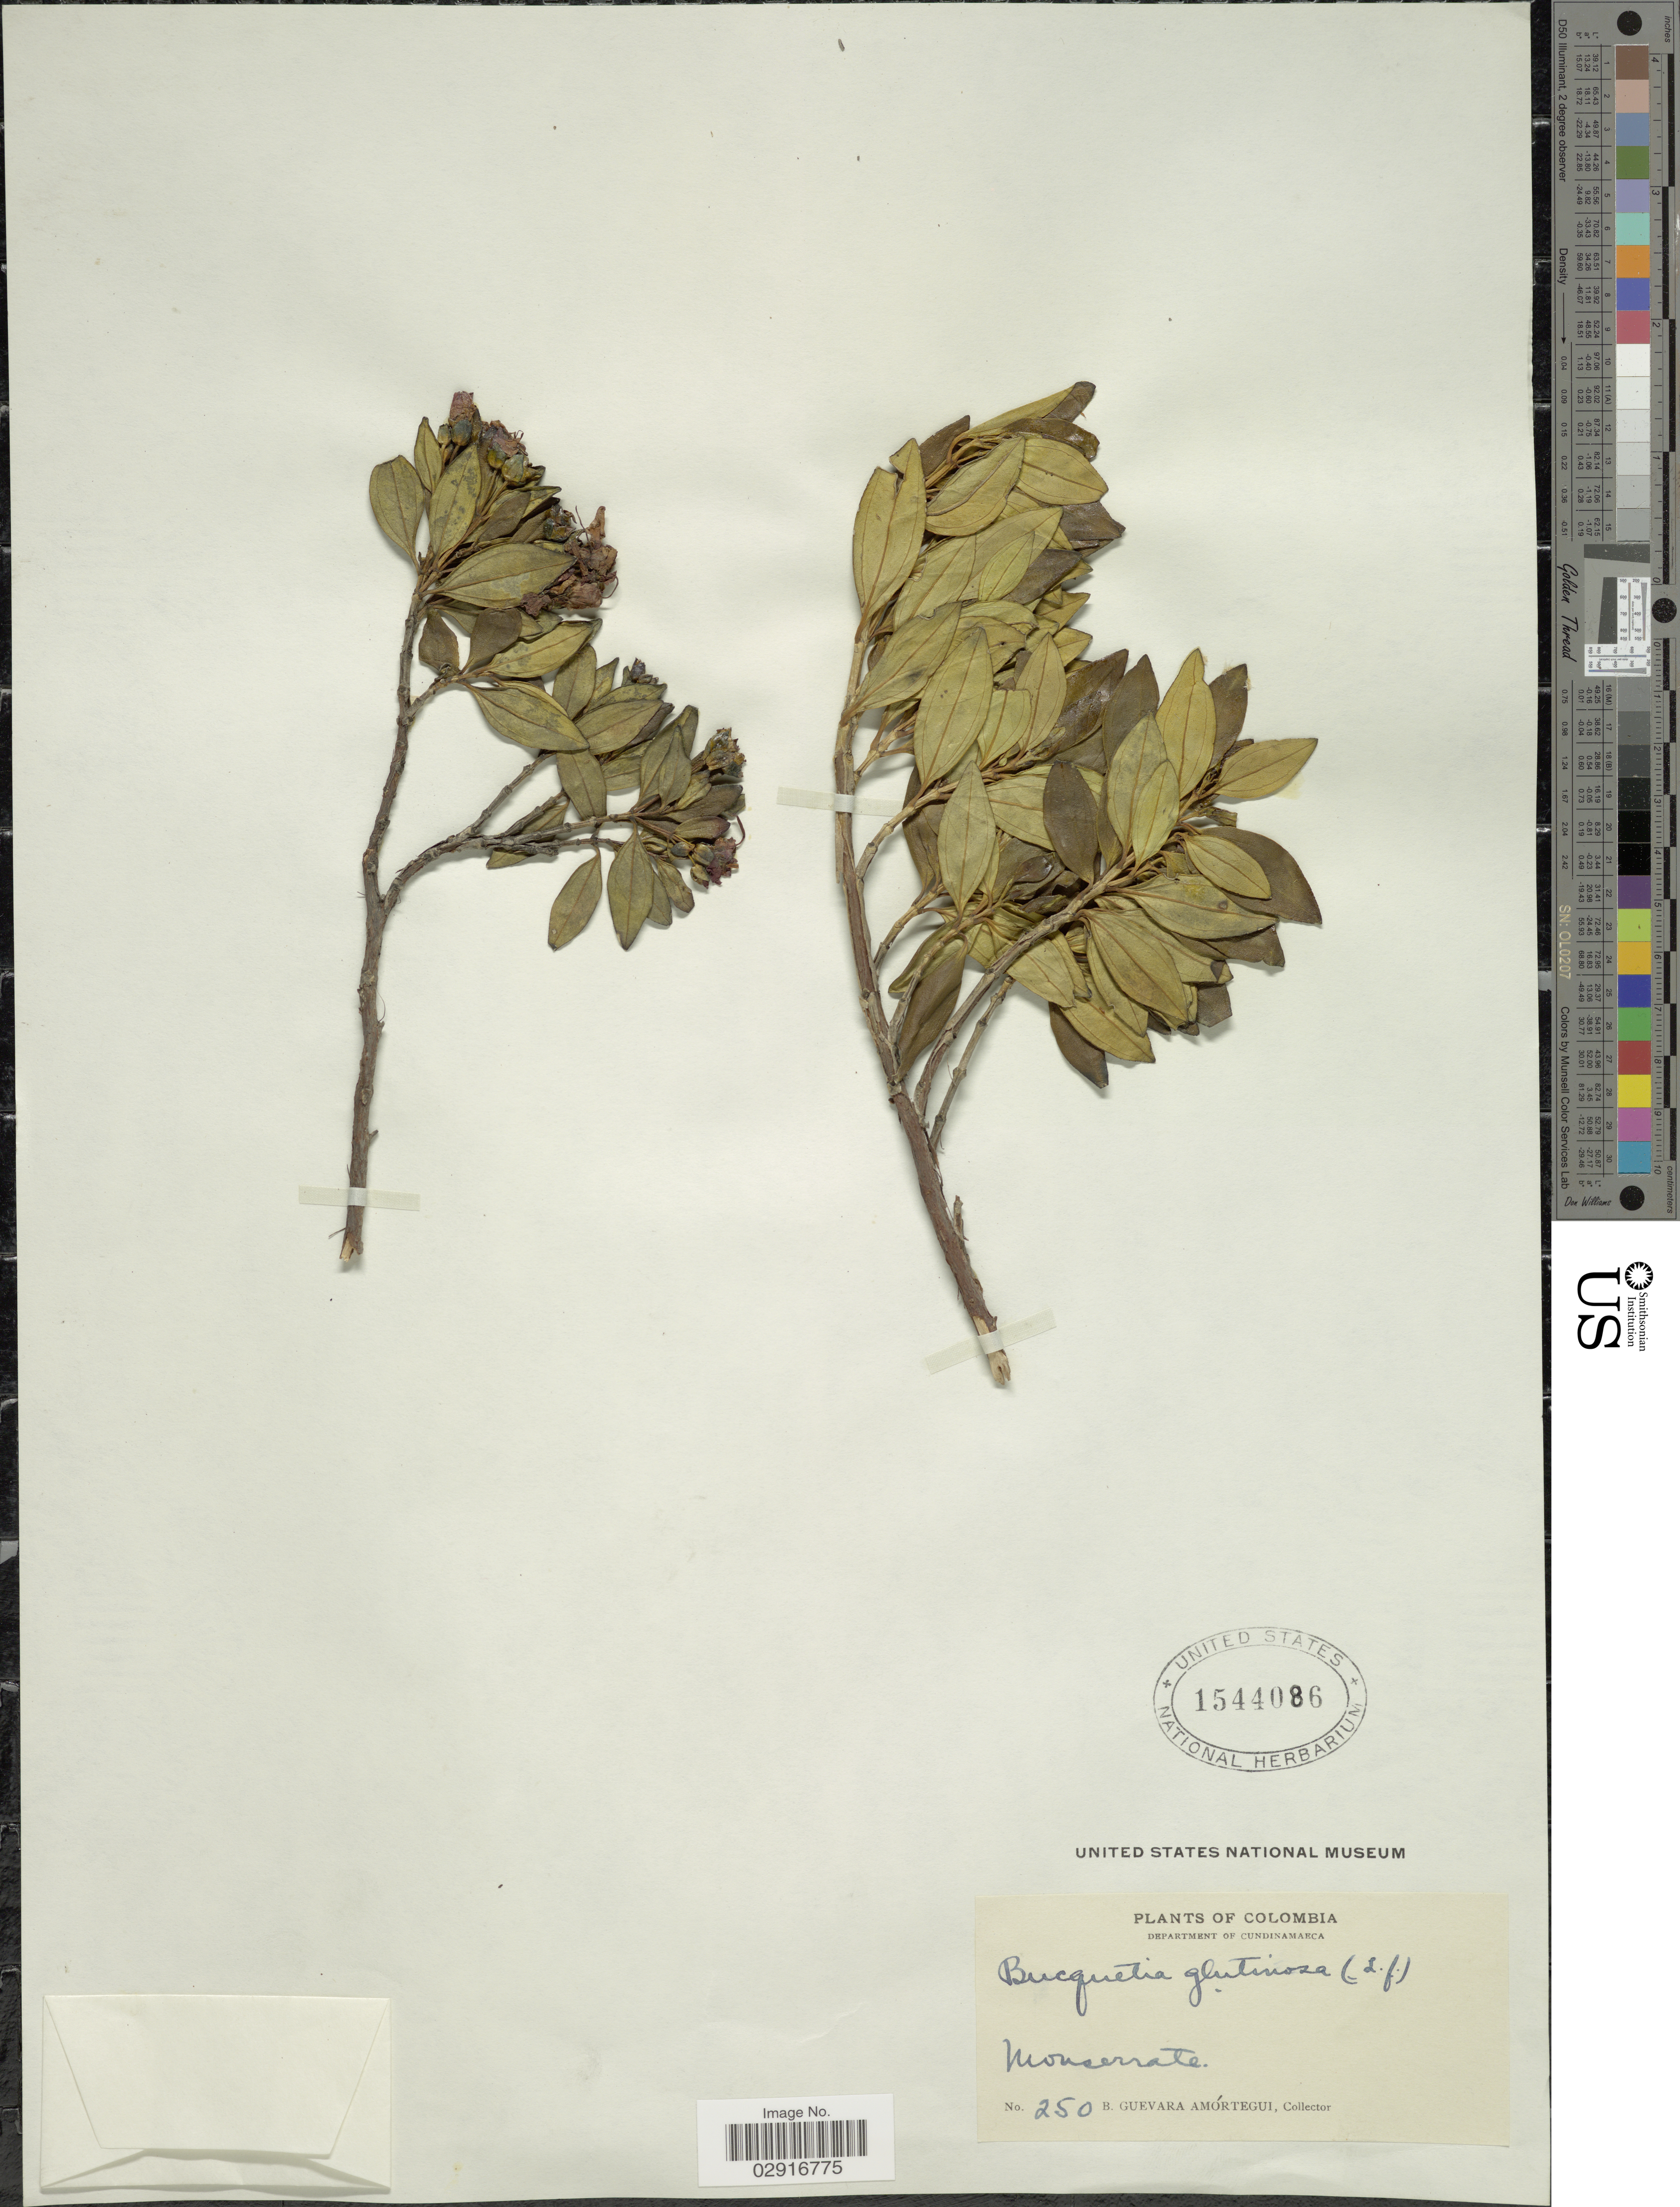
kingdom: Plantae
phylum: Tracheophyta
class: Magnoliopsida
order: Myrtales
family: Melastomataceae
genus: Bucquetia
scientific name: Bucquetia glutinosa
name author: DC.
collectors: B. Guevara Amortegui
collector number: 250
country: Colombia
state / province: Cundinamarca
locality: Department of Cundinamarca. Monserrate.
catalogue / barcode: US 1544086